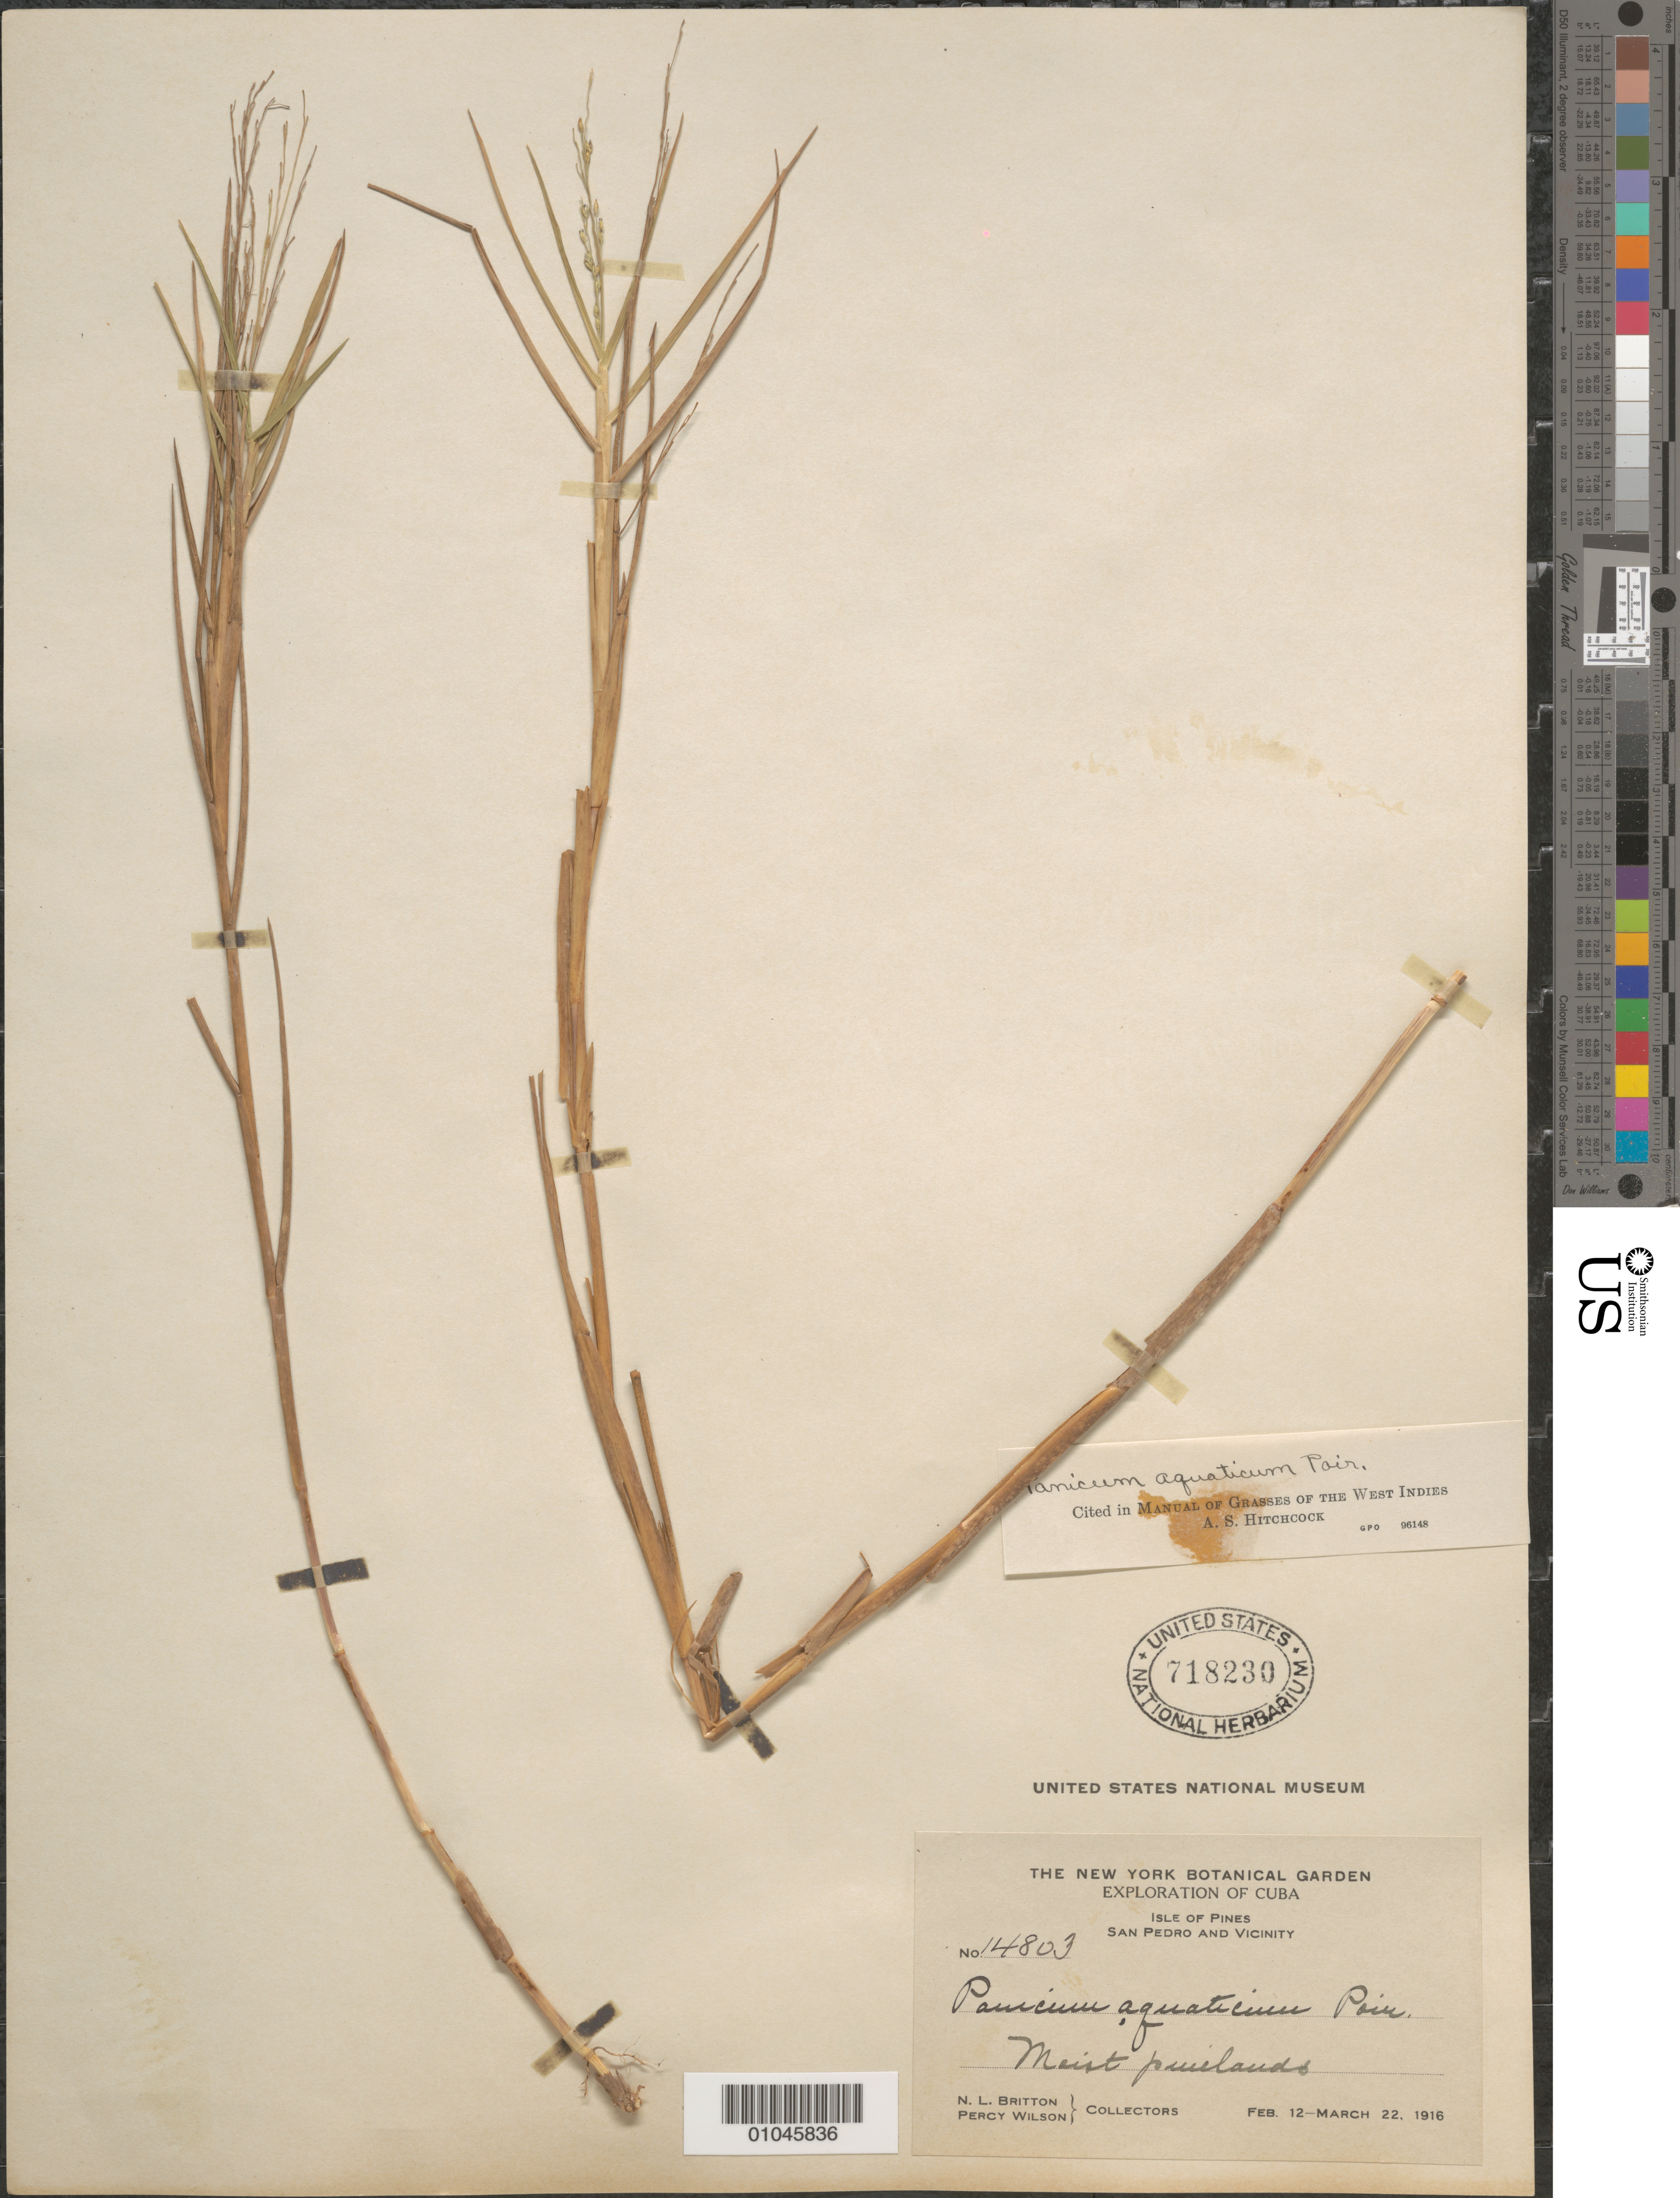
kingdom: Plantae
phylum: Tracheophyta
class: Liliopsida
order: Poales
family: Poaceae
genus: Panicum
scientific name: Panicum aquaticum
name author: Poir.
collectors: N. Britton & P. Wilson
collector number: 14803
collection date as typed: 12 Feb 1916 to 22 Mar 1916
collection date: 1916-02-12/1916-03-22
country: Cuba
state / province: Isla de la Juventud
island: Isla de la Juventud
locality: Moist pine lands Isle of Pines San Pedro and vicinity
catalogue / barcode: US 718230